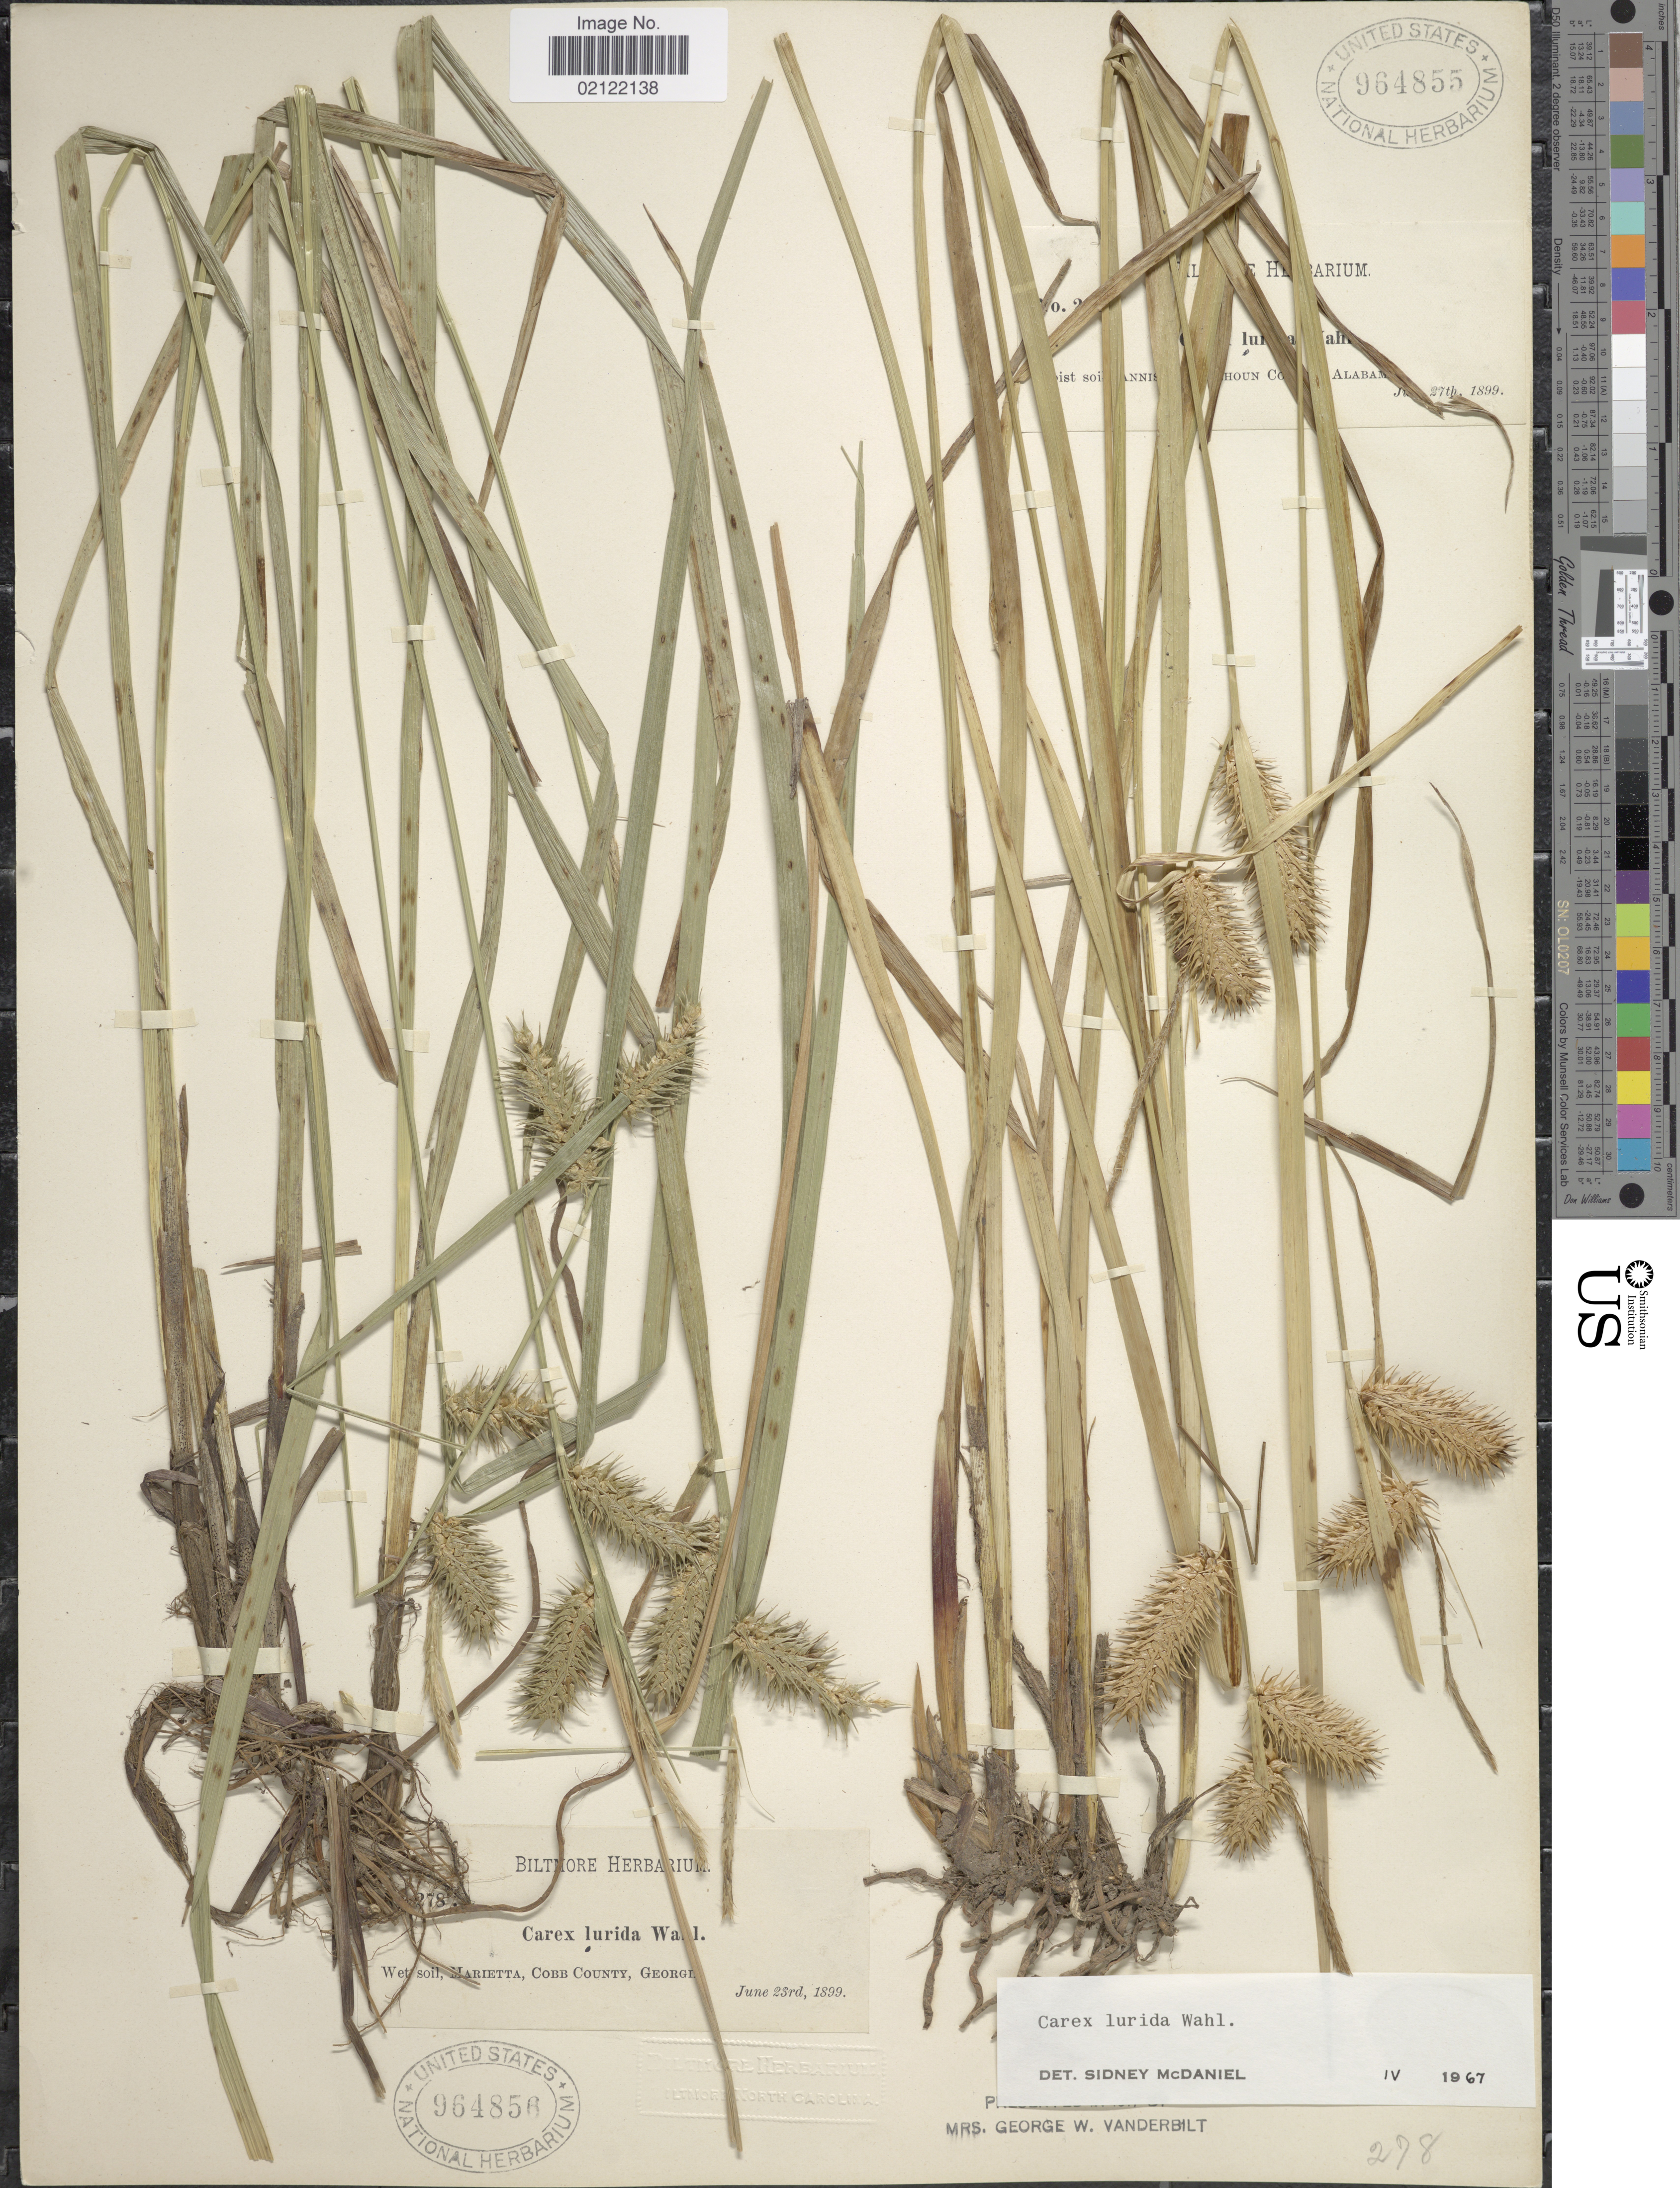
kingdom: Plantae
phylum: Tracheophyta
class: Liliopsida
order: Poales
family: Cyperaceae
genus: Carex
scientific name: Carex lurida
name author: Wahlenb.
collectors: ex herb. Biltmore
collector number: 278*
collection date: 1899-06-23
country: United States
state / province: Georgia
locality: Wet soil, Marietta, Cobb County, Georgia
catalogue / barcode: US 964856